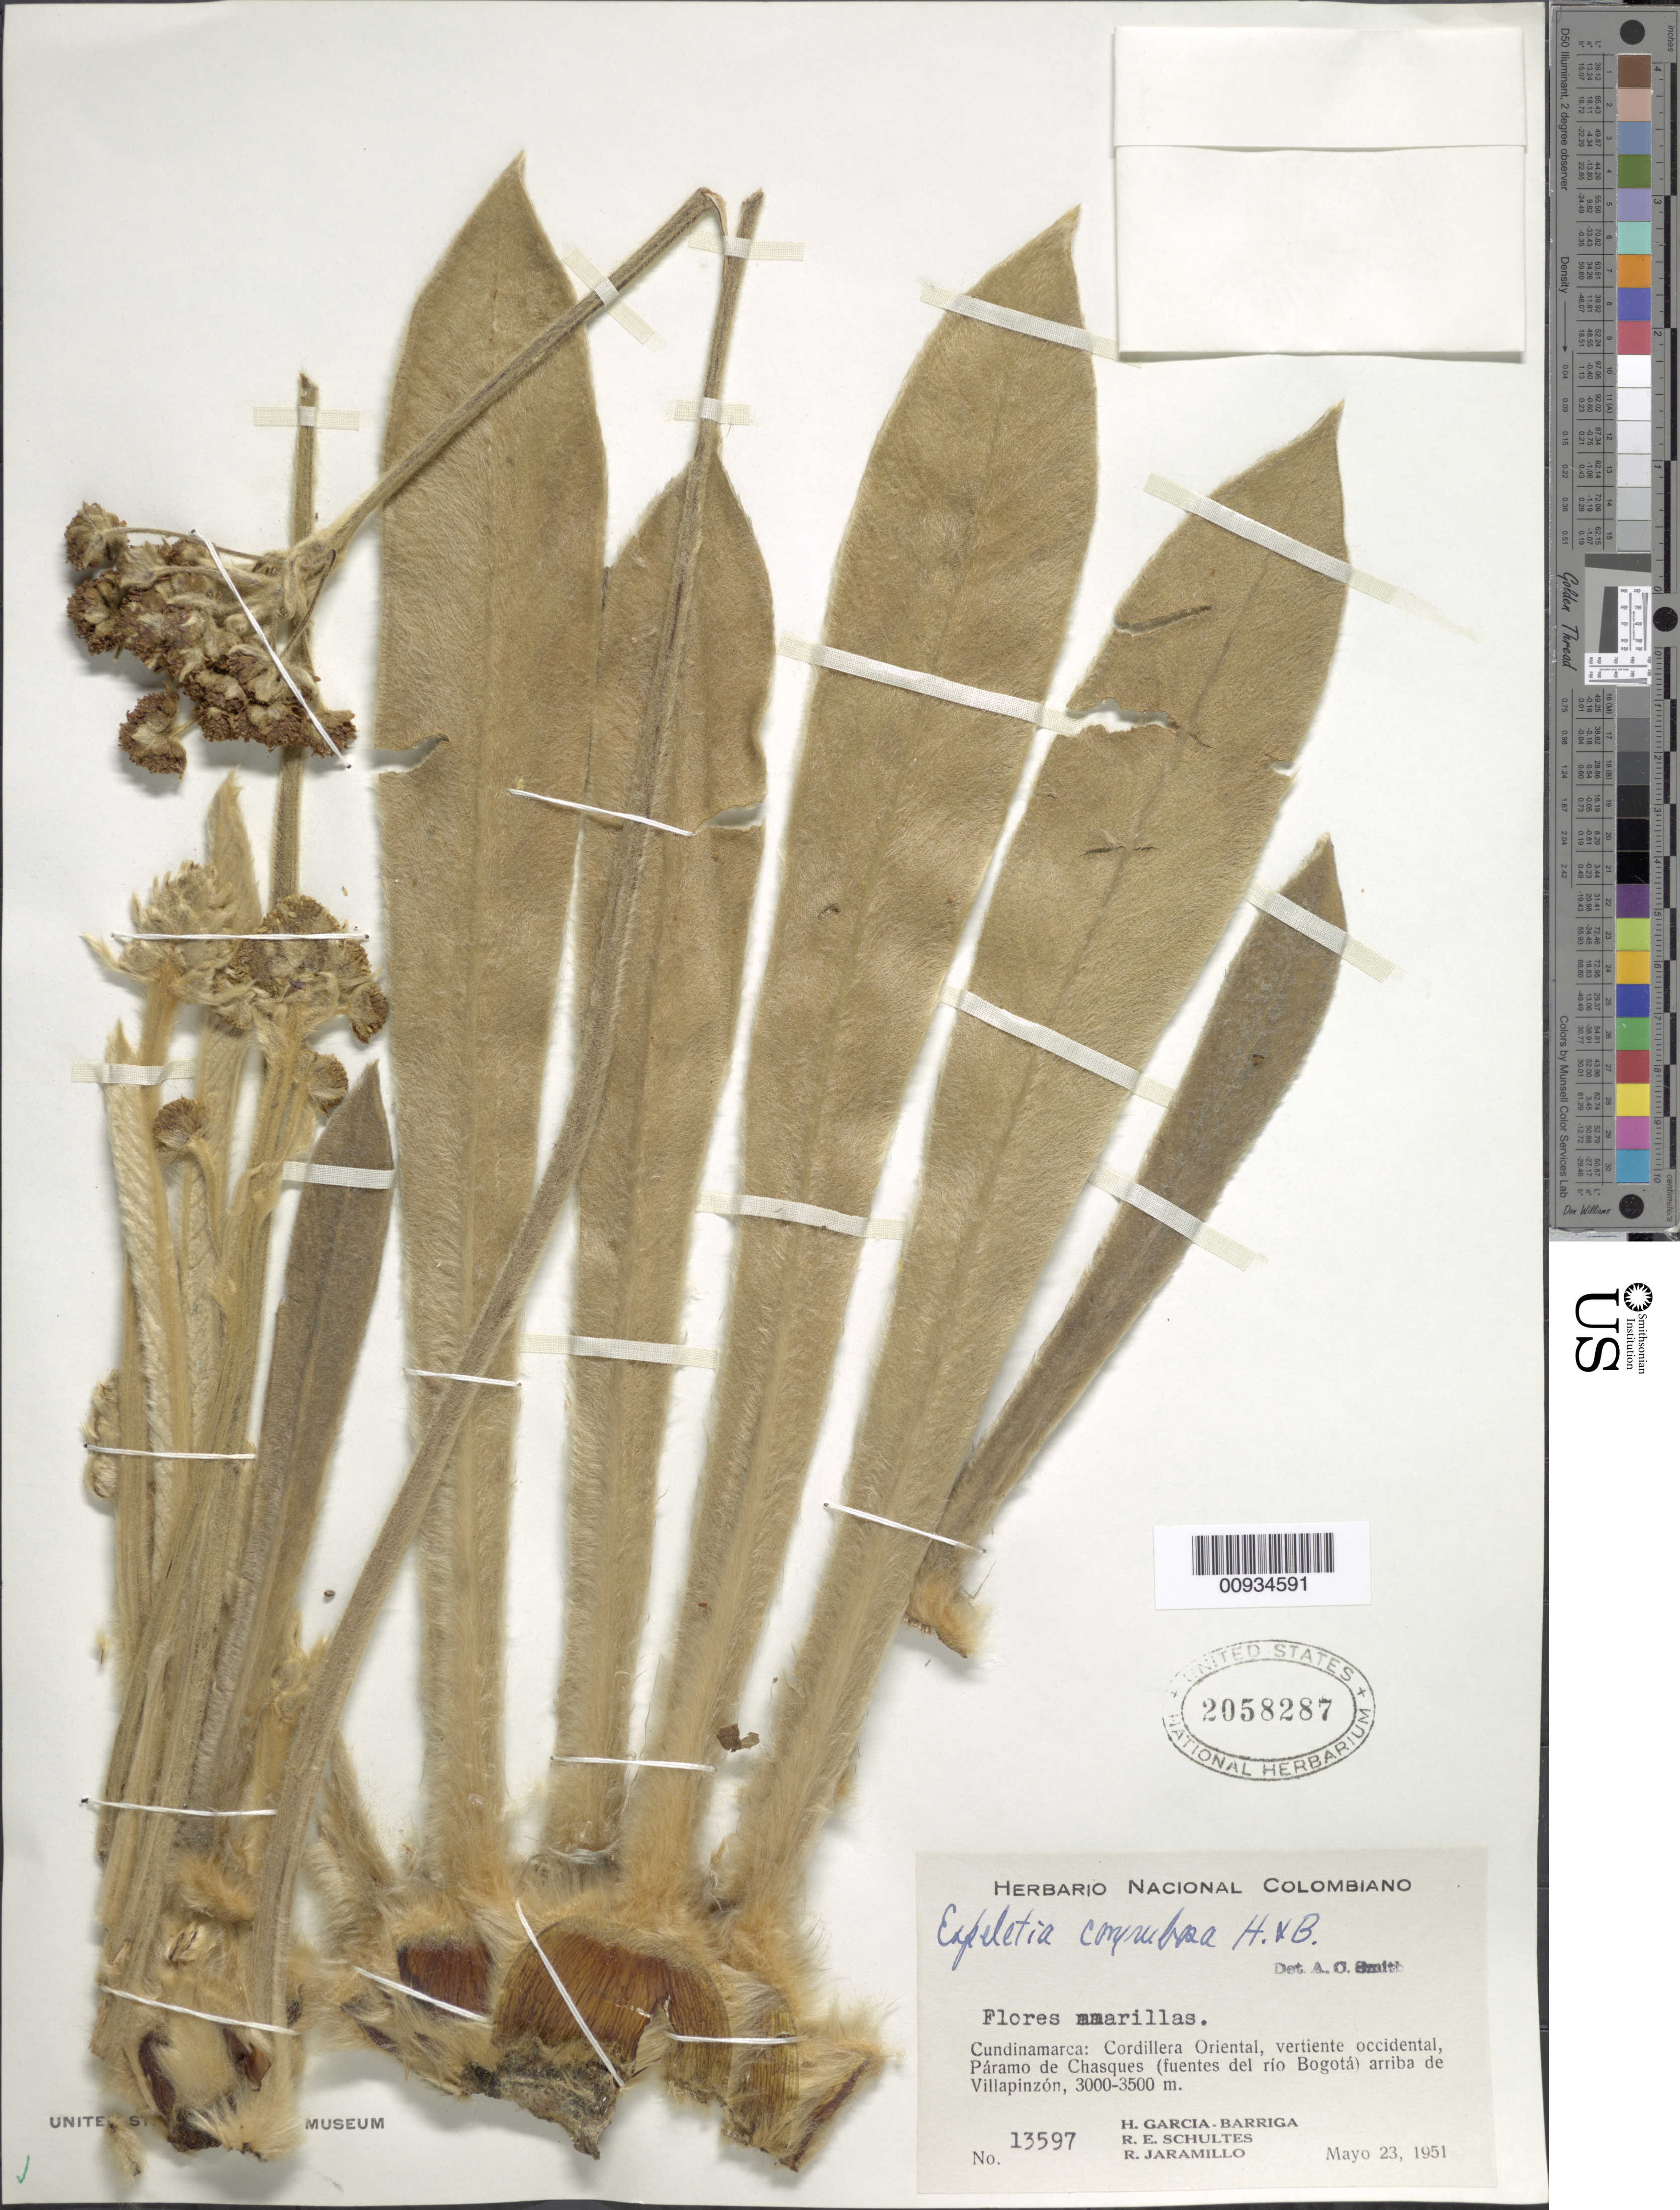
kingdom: Plantae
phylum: Tracheophyta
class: Magnoliopsida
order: Asterales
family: Asteraceae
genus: Espeletiopsis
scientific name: Espeletiopsis corymbosa subsp. zipaquirana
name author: (Cuatrec.) Cuatrec.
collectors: H. García Barriga, R. E. Schultes & R. Jaramillo M.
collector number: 13597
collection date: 1951-05-23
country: Colombia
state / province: Cundinamarca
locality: Cundinamarca: Cordillera Oriental, vertiente occidental, Paramo de Chasques (fuentes del rio Bogota) arriba de Villagpinzon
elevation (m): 3000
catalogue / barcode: US 2058287